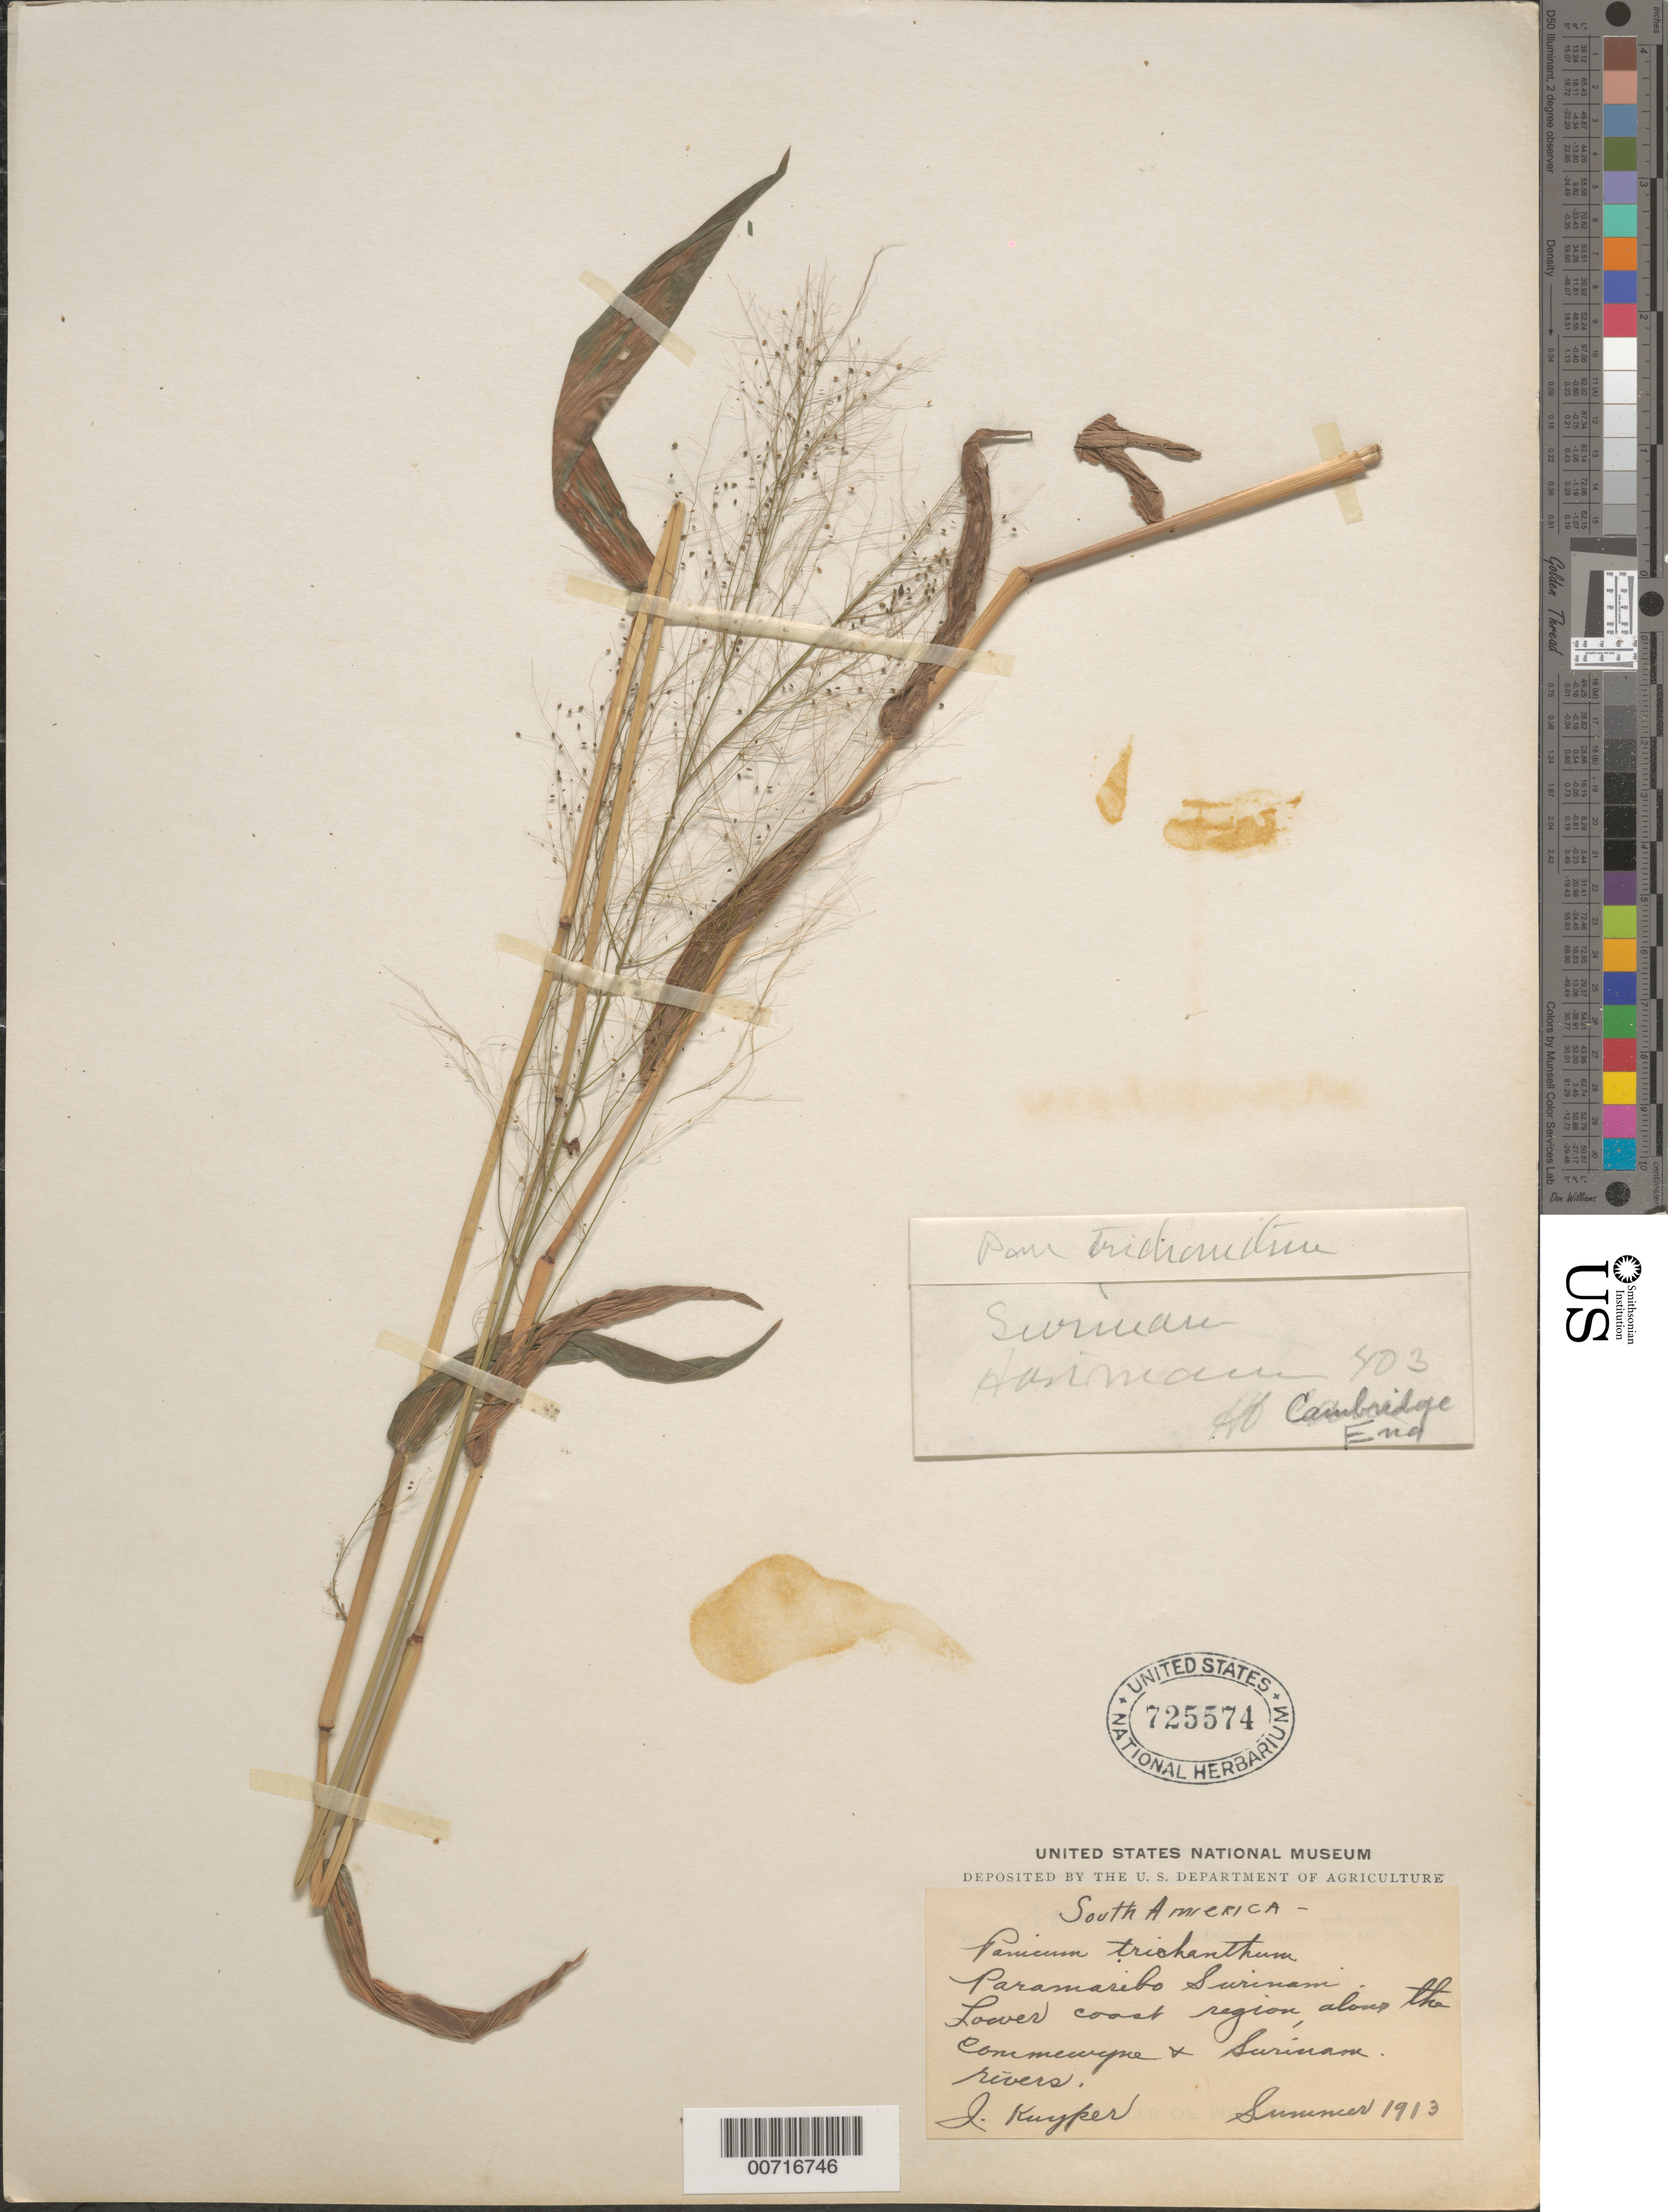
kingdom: Plantae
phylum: Tracheophyta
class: Liliopsida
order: Poales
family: Poaceae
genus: Panicum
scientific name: Panicum trichanthum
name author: Nees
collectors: J. Kuyper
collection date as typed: Summer 1913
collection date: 1913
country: Suriname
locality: Paramaribo, lower coast region along the Commewyne and Surinam Rivers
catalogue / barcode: US 725574